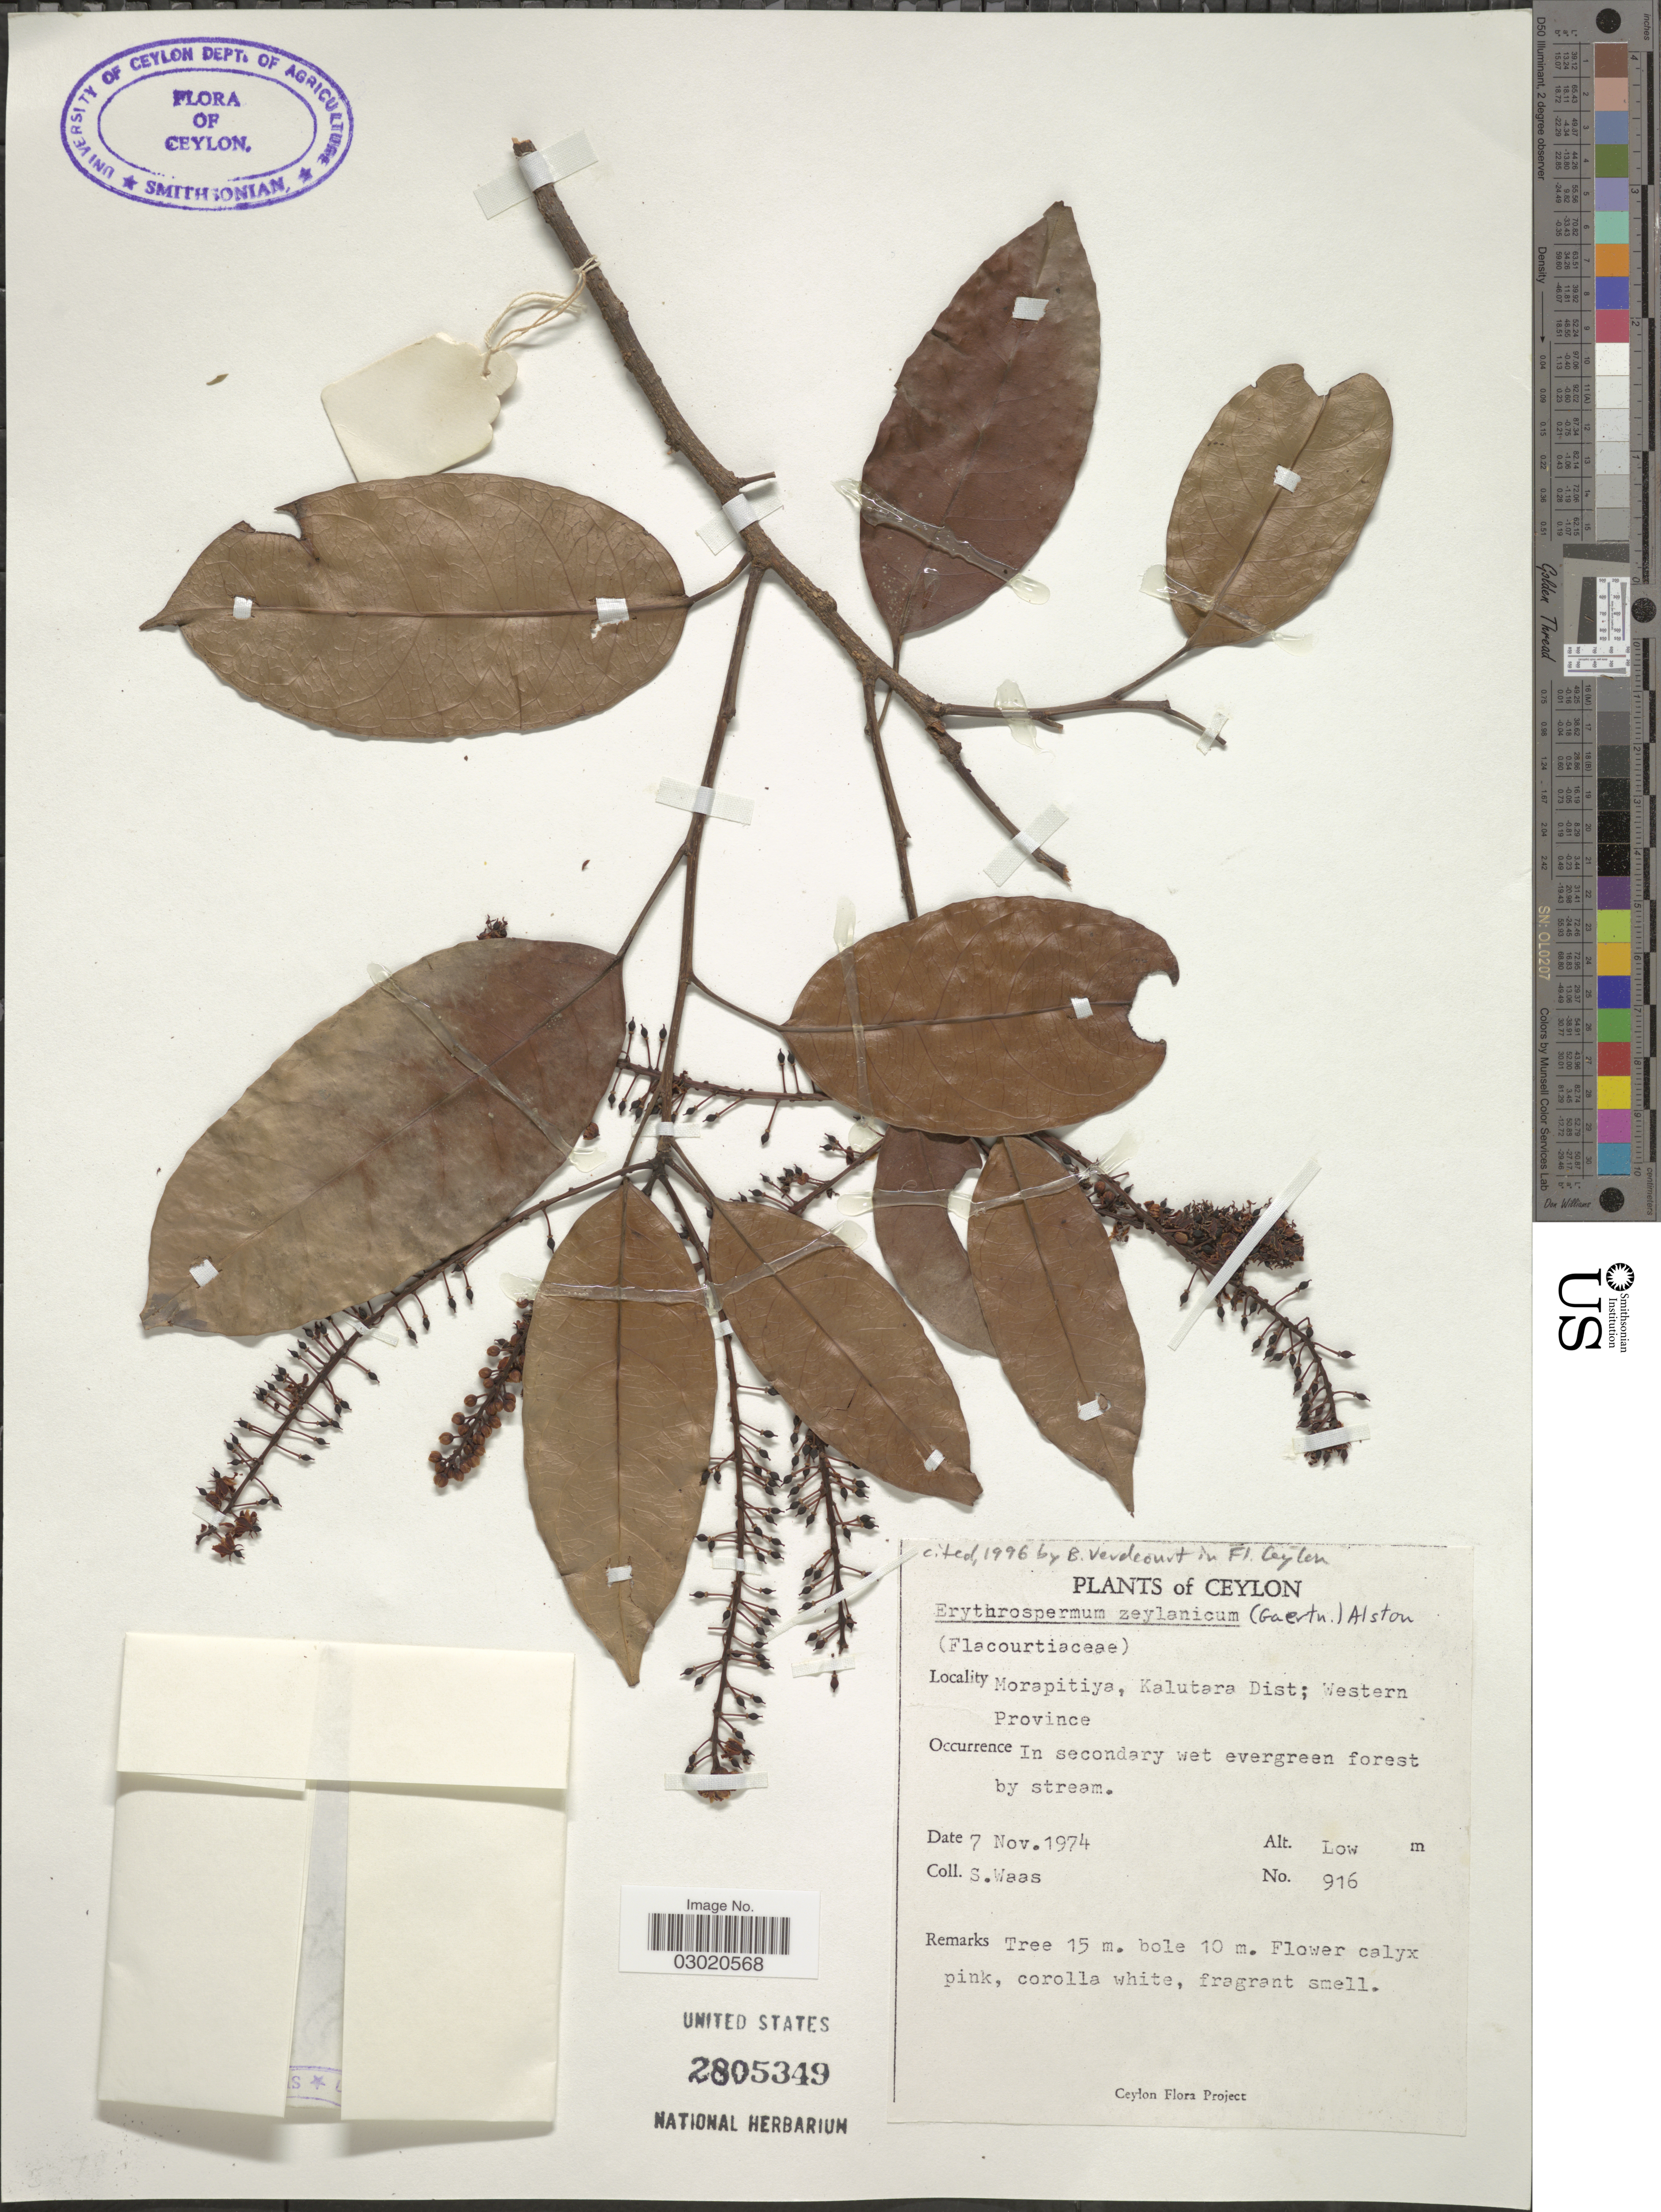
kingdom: Plantae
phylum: Tracheophyta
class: Magnoliopsida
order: Malpighiales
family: Achariaceae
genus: Erythrospermum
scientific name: Erythrospermum zeylanicum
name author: (Gaertn.) Alston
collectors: S. Waas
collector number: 916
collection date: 1974-11-07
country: Sri Lanka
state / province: Western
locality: Ceylon, Morapitiya, Kalutara Dist; Western Province.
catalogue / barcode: US 2805349